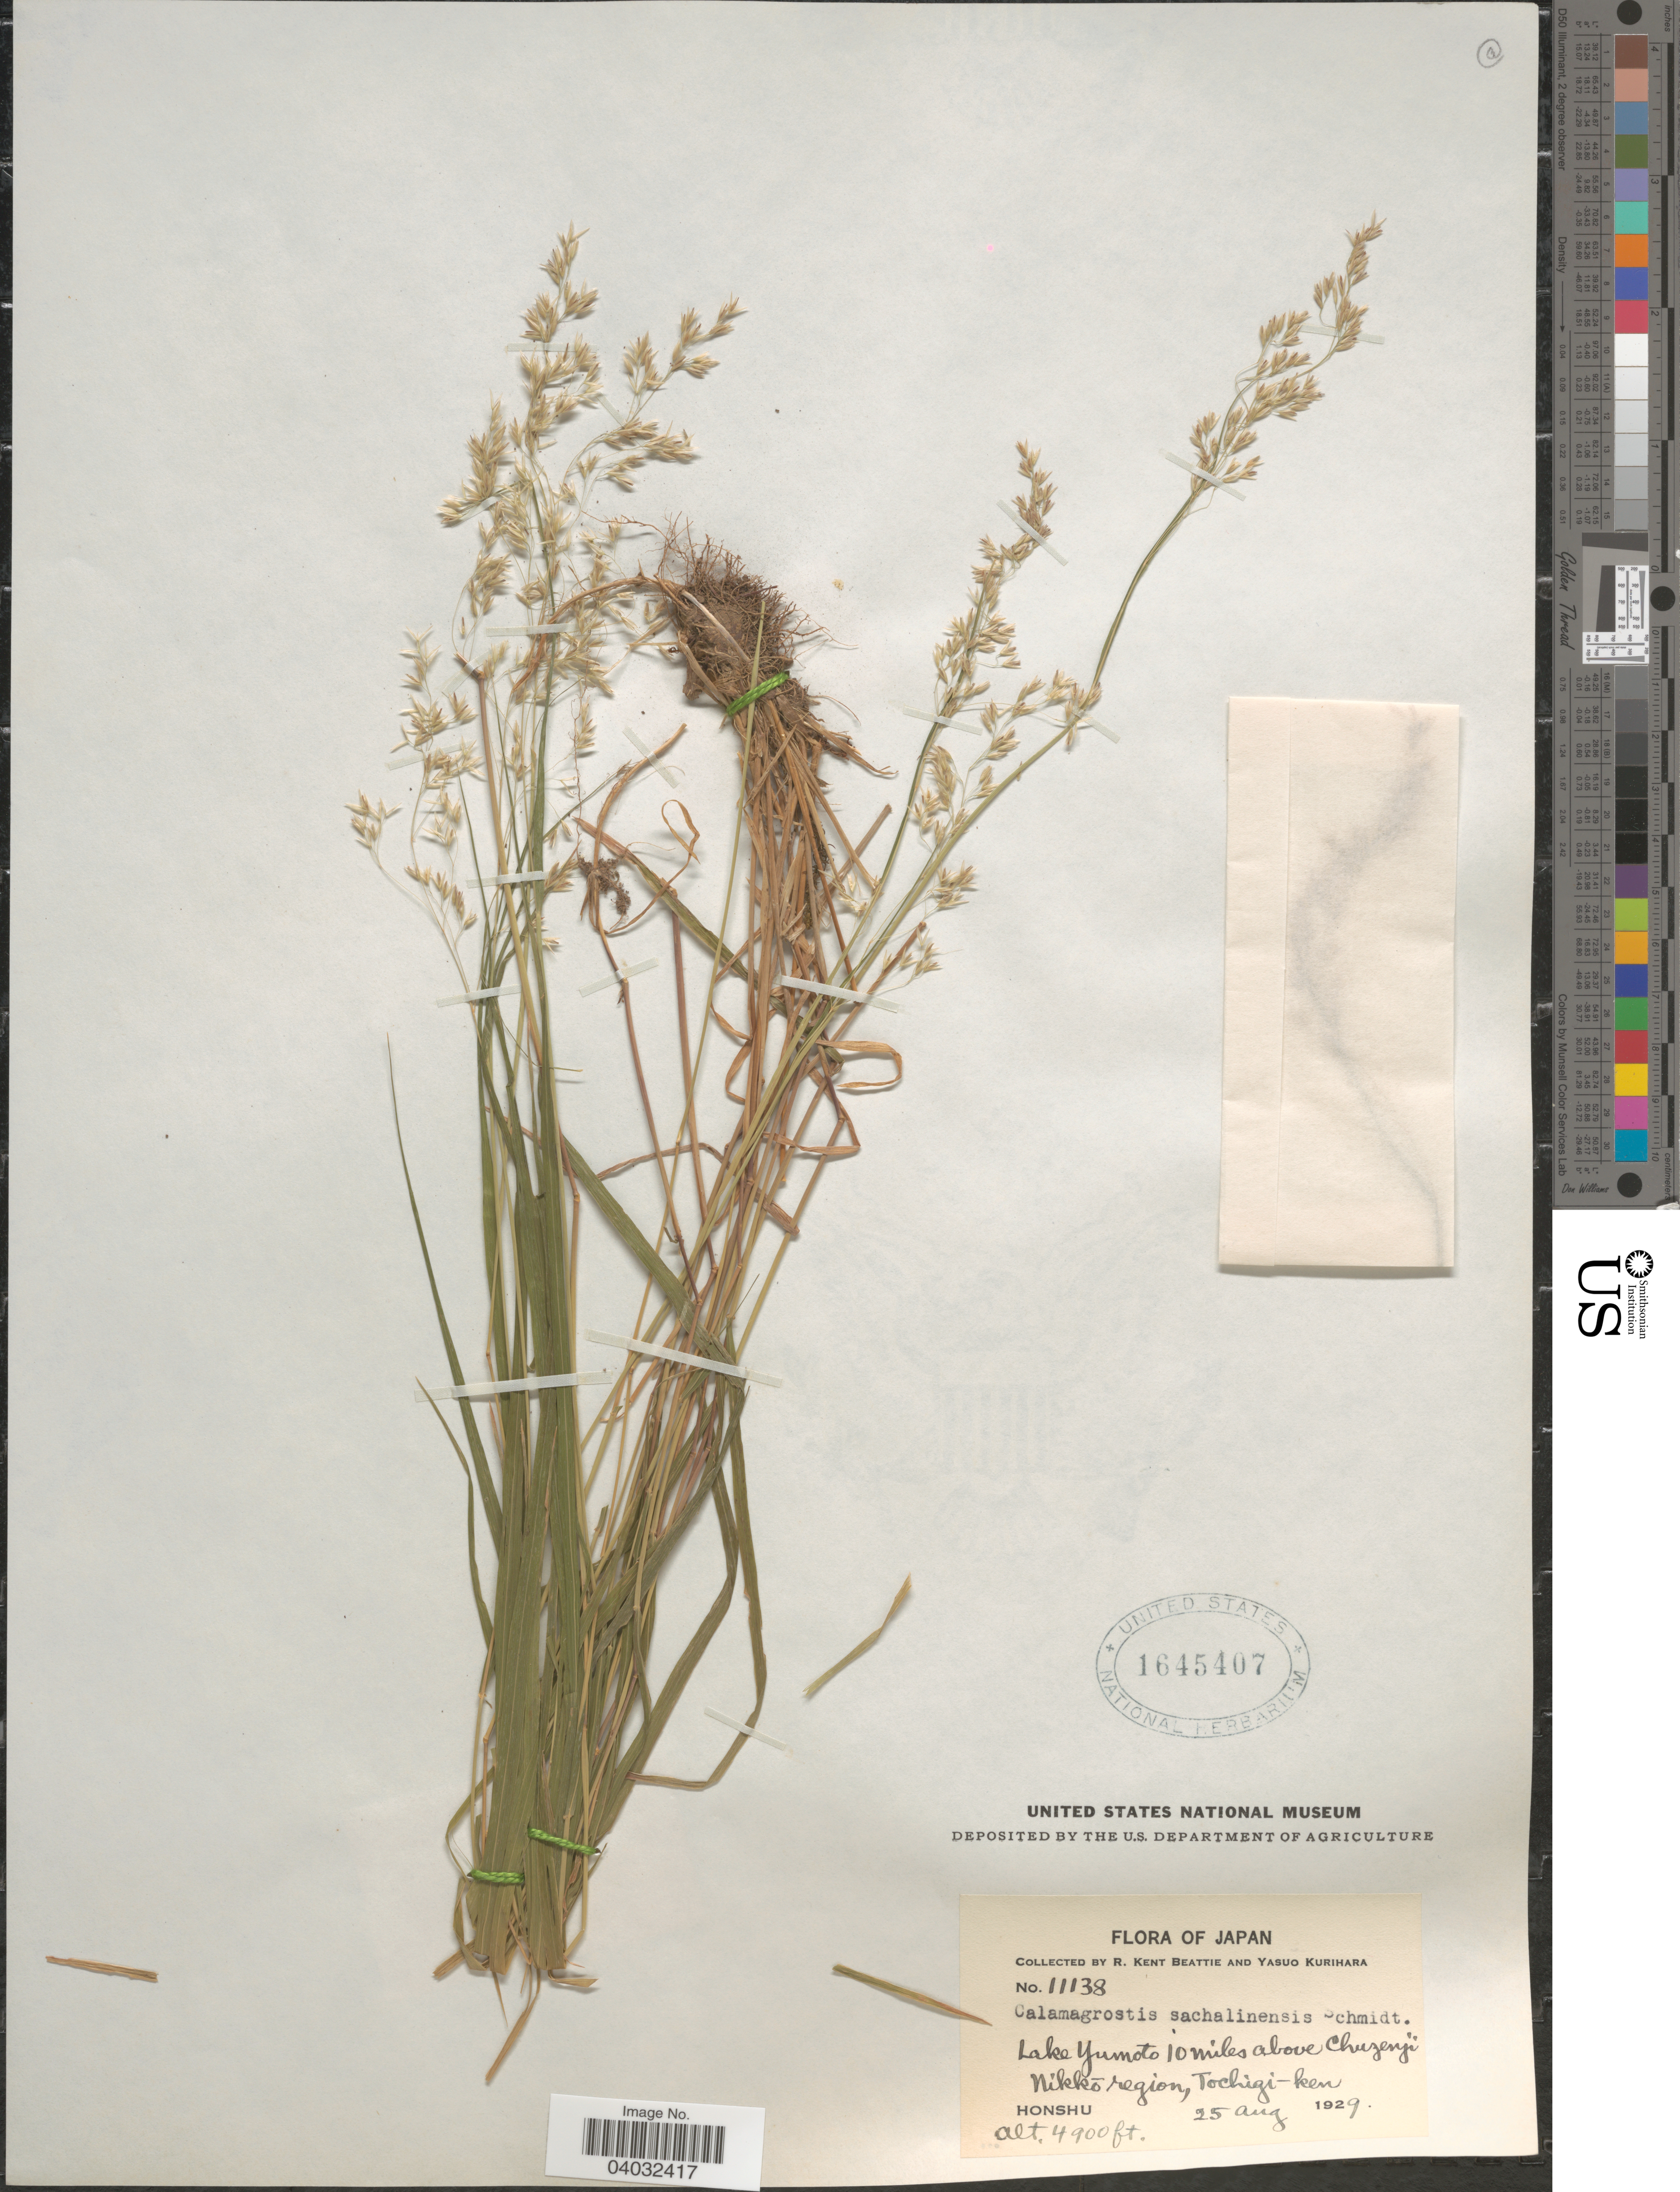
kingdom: Plantae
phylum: Tracheophyta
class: Liliopsida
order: Poales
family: Poaceae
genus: Calamagrostis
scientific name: Calamagrostis sachalinensis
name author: F. Schmidt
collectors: R. K. Beattie & Y. Kurihara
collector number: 11138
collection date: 1929-08-25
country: Japan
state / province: Totigi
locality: Lake Yumoto 10 miles above Chuzenji Nikkō region, Tochigi-ken. Honshu.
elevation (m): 1494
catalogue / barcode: US 1645407